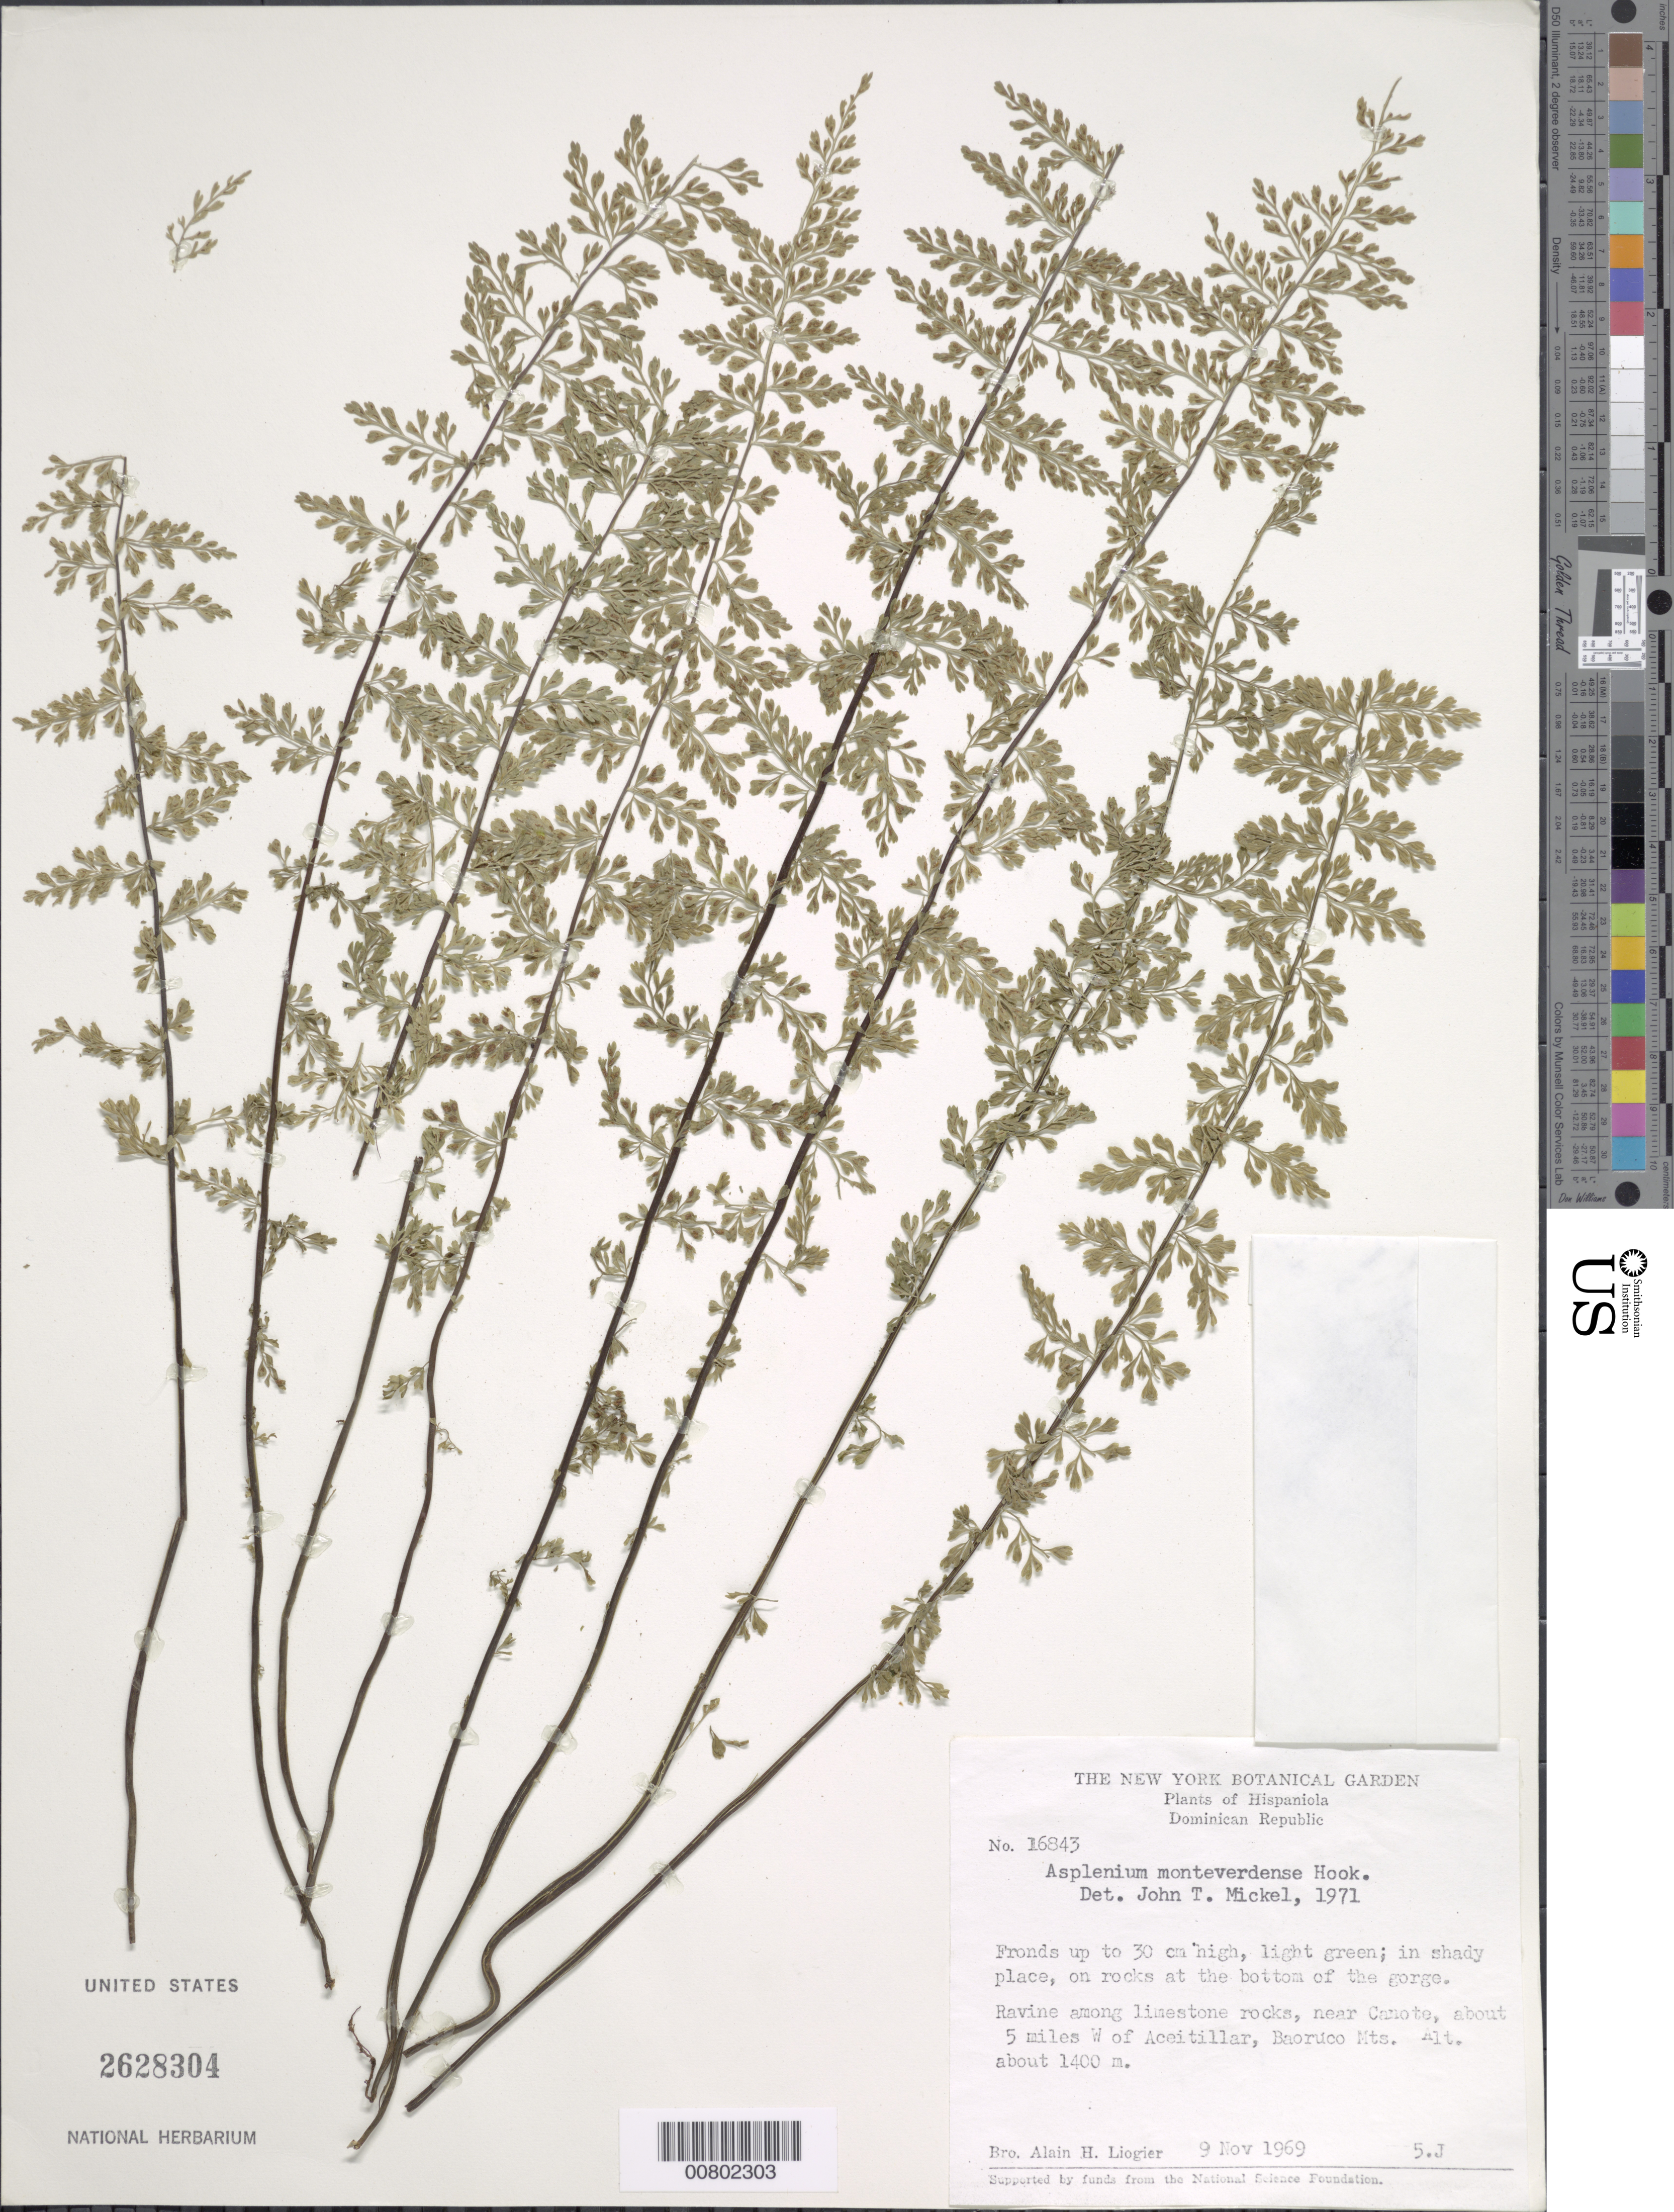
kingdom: Plantae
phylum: Tracheophyta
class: Polypodiopsida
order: Polypodiales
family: Aspleniaceae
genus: Asplenium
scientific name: Asplenium myriophyllum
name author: (Sw.) C. Presl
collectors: A. H. Liogier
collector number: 16843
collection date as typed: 09 Nov 1969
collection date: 1969-11-09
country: Dominican Republic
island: Hispaniola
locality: Canote, 5 miles W of Aceitillar, Baoruco Mts.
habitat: Shady place on rocks at bottom of gorge; ravine among limestone rocks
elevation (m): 1400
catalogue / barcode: US 2628304